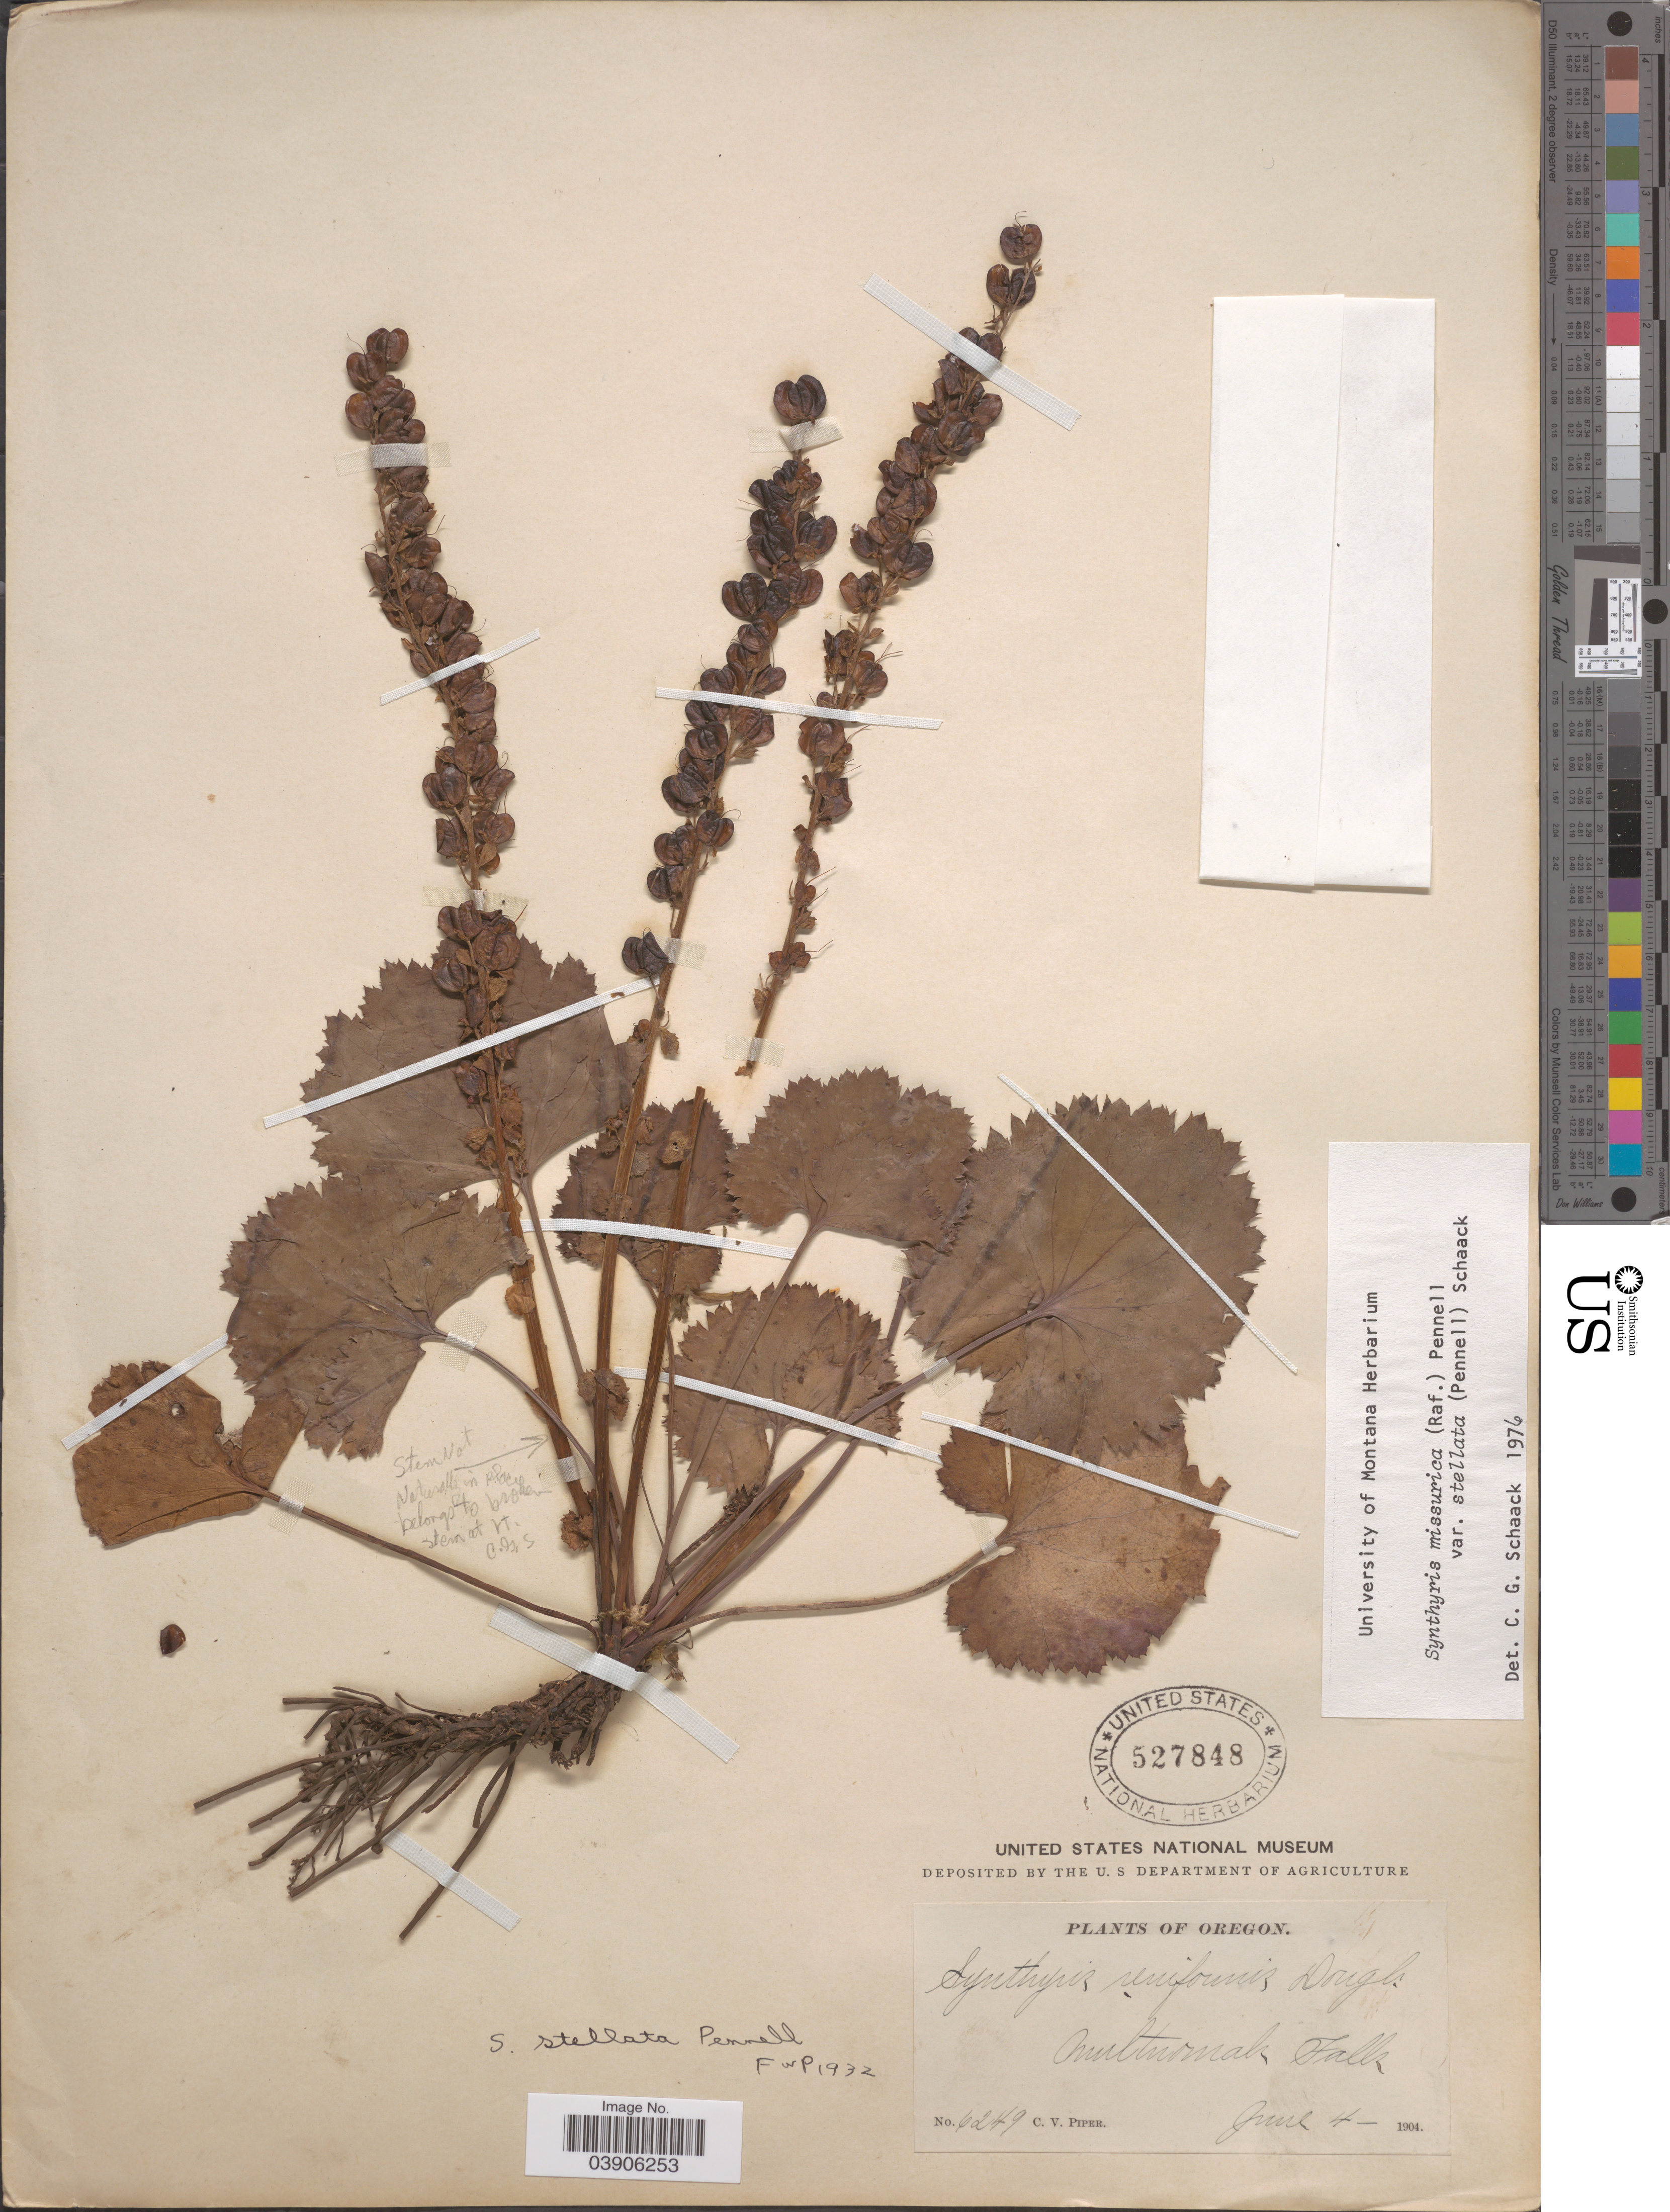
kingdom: Plantae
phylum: Tracheophyta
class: Magnoliopsida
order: Lamiales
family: Plantaginaceae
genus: Synthyris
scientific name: Synthyris missurica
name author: (Raf.) Pennell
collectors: C. V. Piper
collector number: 6249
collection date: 1904-06-04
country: United States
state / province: Oregon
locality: Multnomah Falls.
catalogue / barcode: US 527848